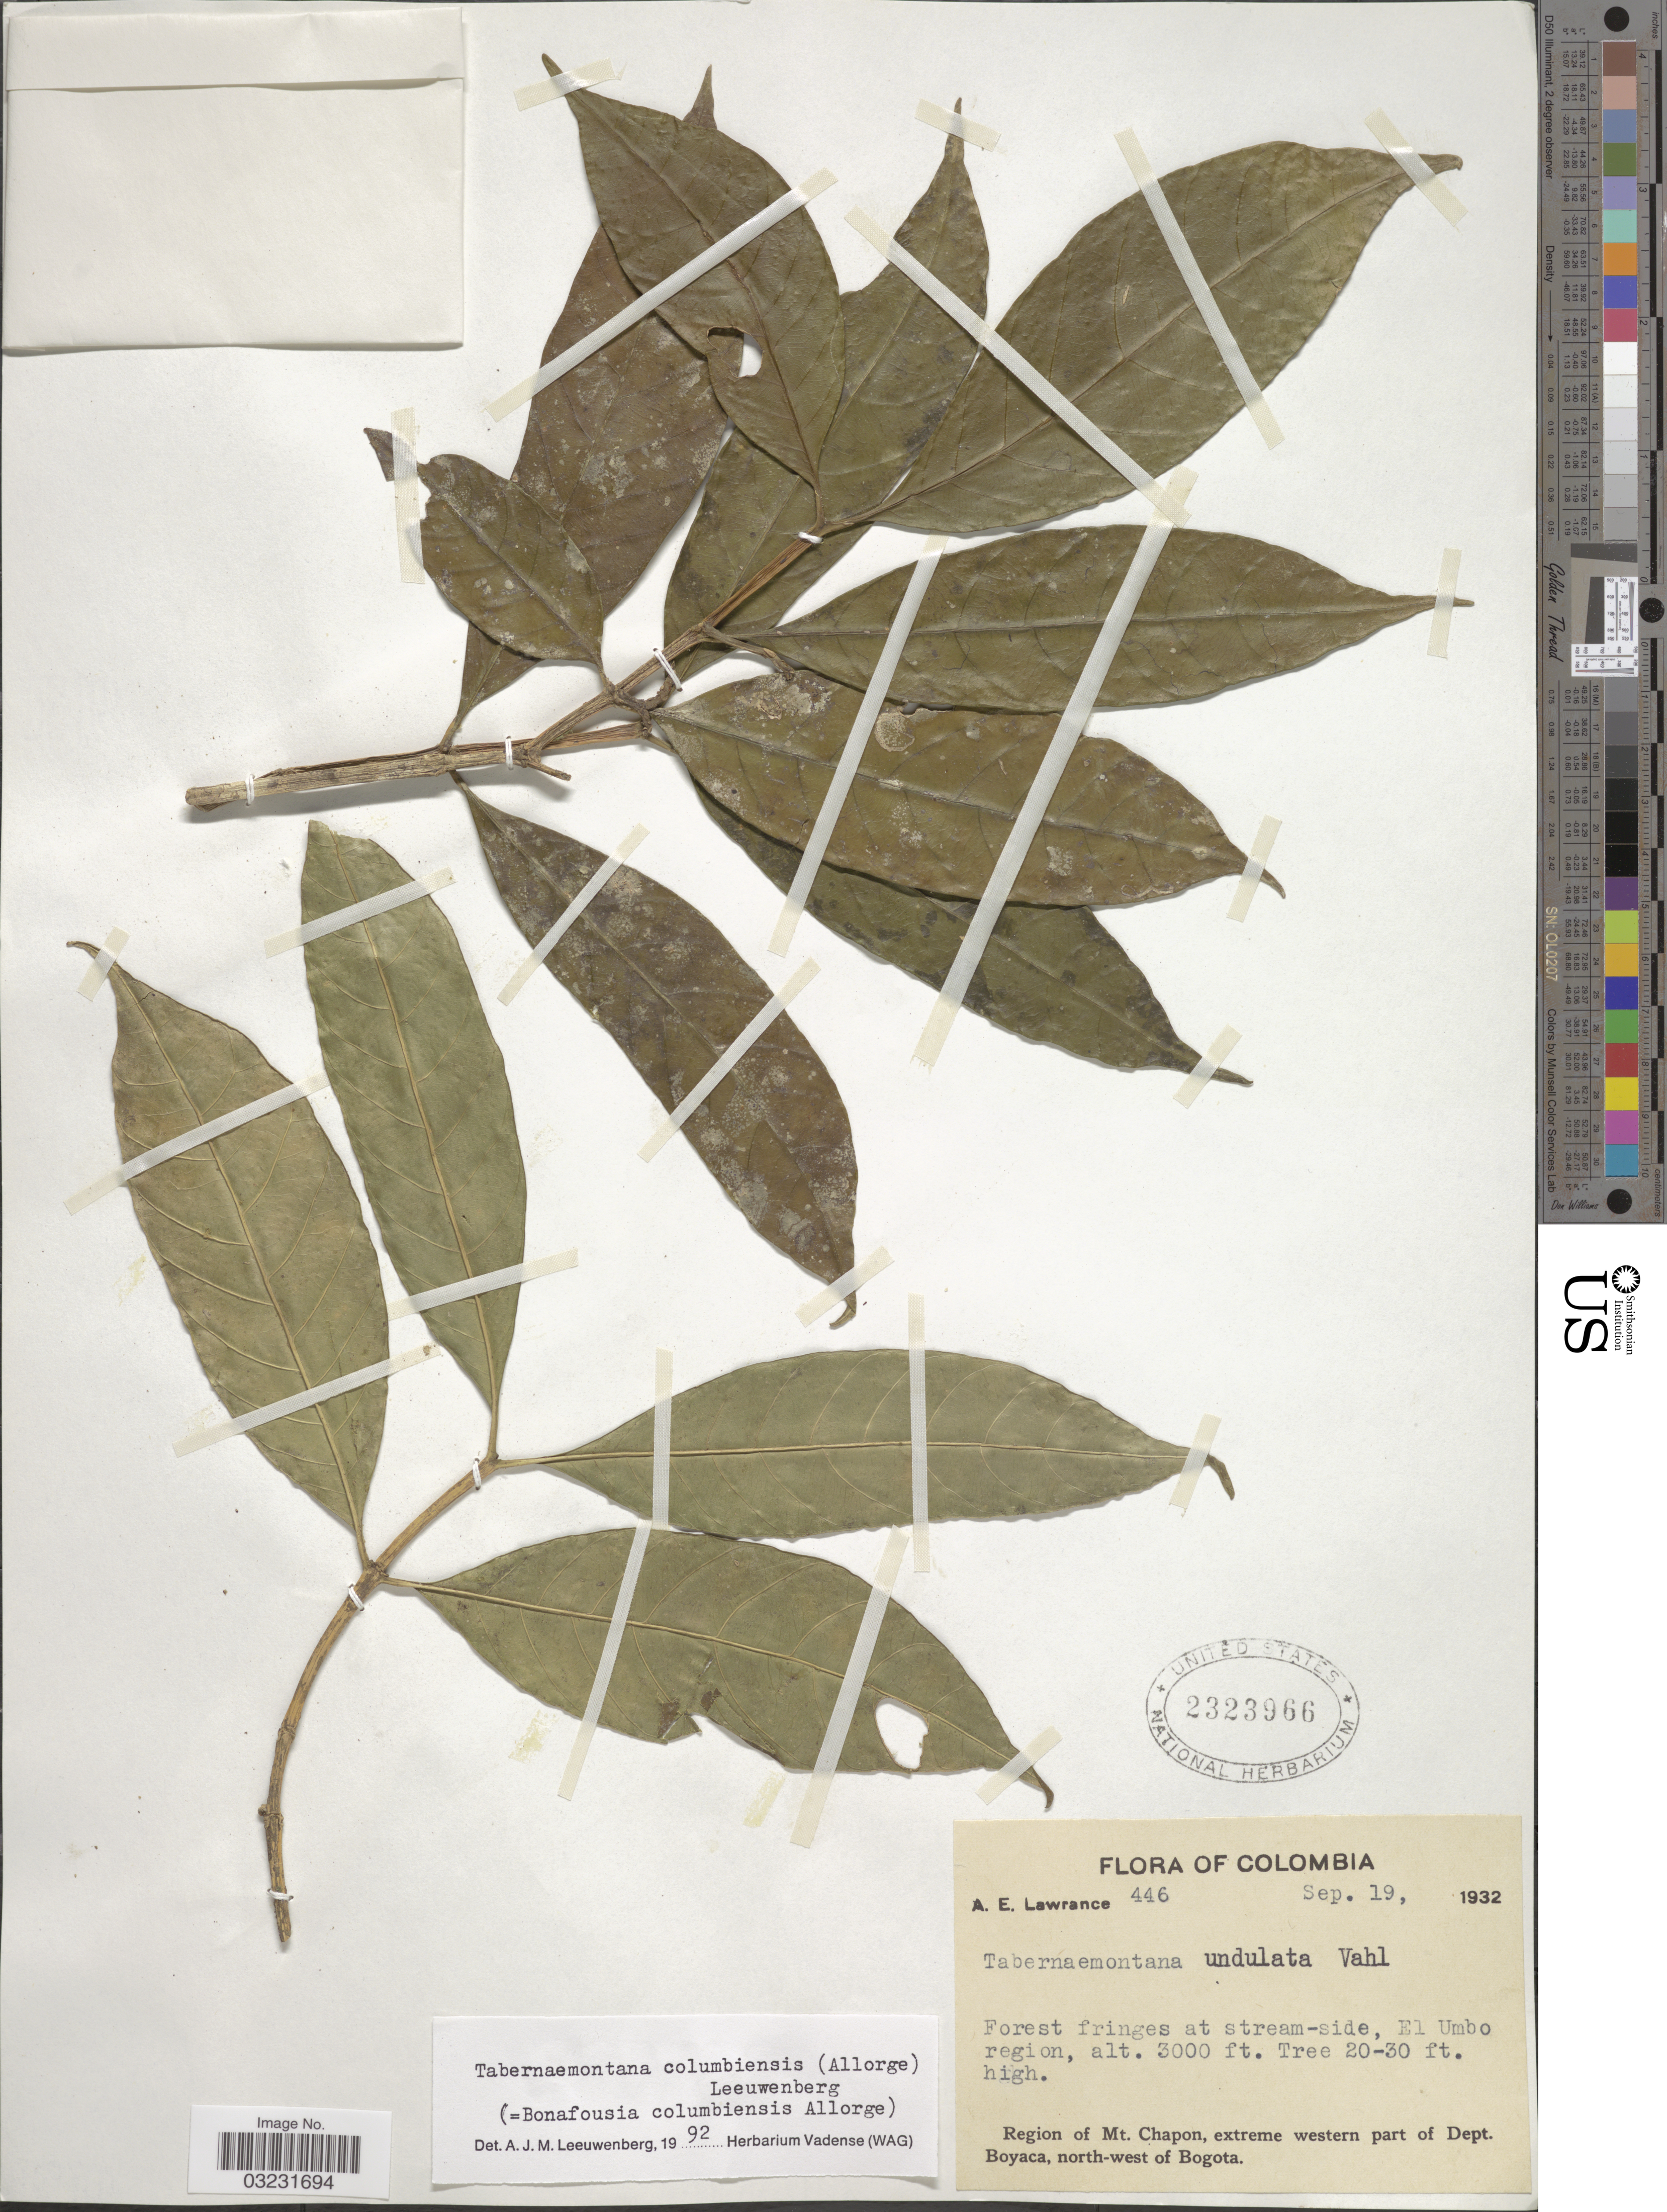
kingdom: Plantae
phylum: Tracheophyta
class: Magnoliopsida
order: Gentianales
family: Apocynaceae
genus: Tabernaemontana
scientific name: Tabernaemontana columbiensis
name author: (L. Allorge) Leeuwenb.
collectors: A. Lawrance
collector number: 446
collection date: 1932-09-19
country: Colombia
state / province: Boyacá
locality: El Umba region. Region of Mt. Chapon, extreme western part of Dept. Boyaca, north-west of Bogota.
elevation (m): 914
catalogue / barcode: US 2323966